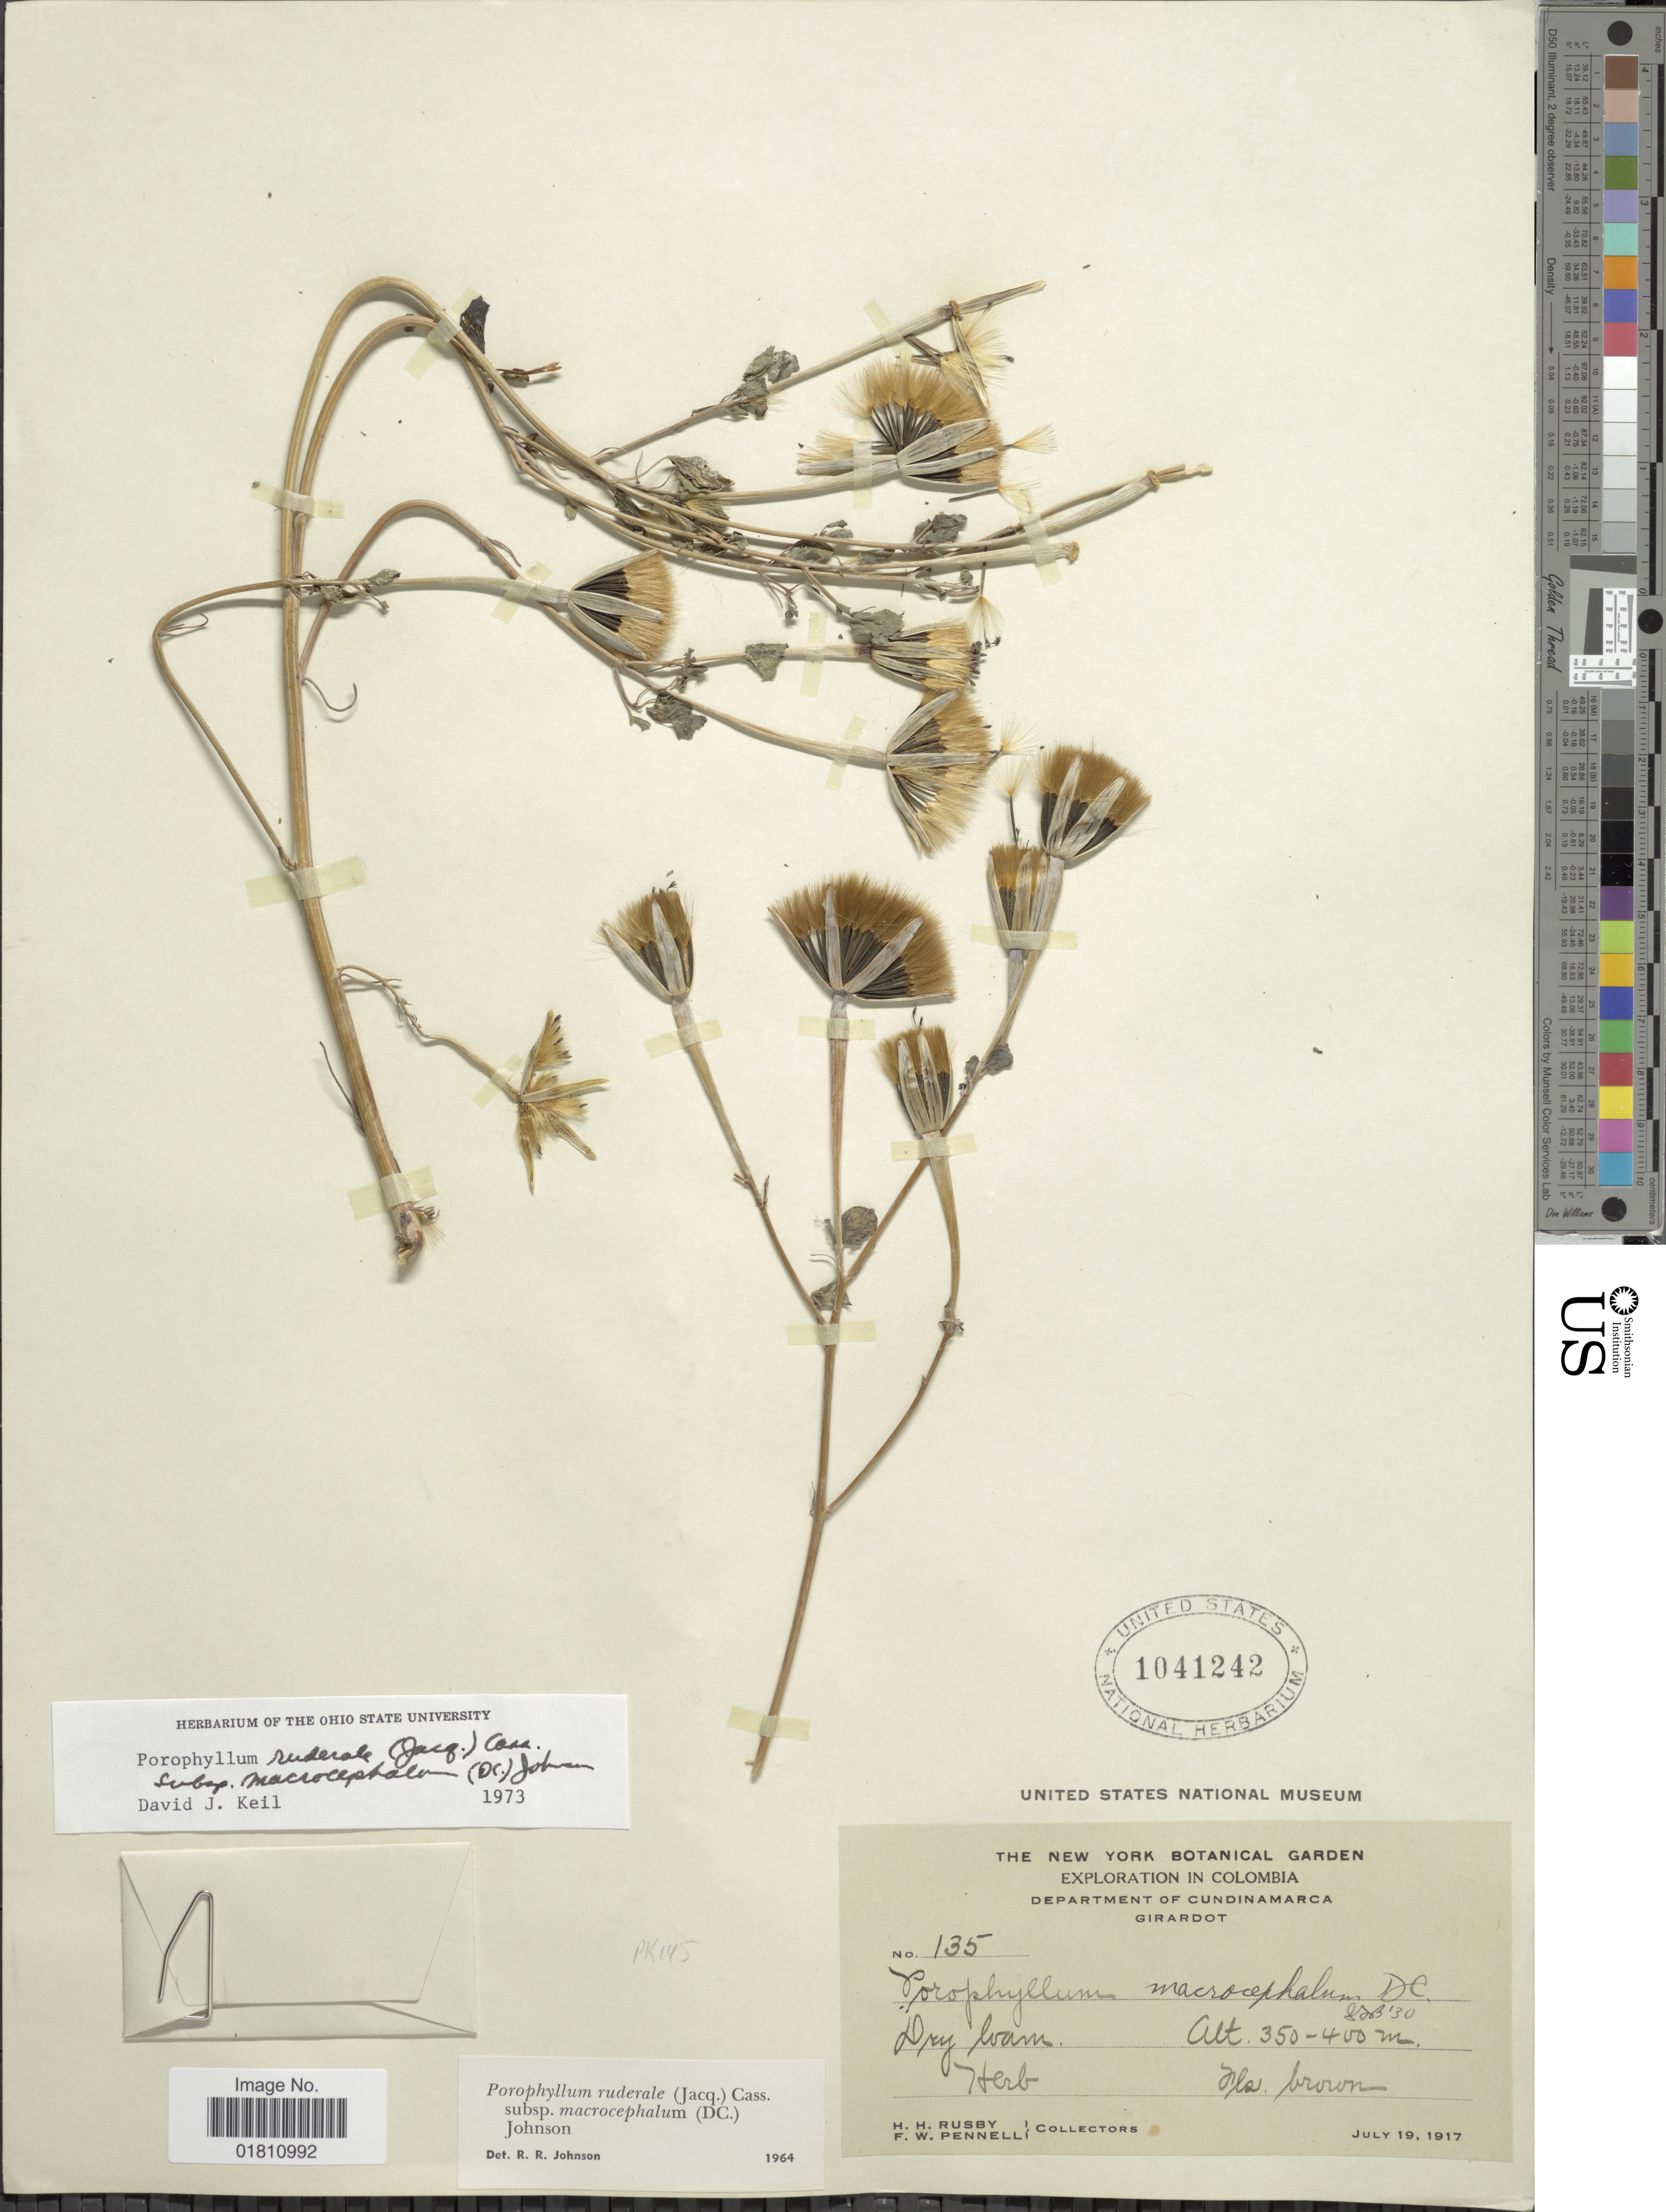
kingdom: Plantae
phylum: Tracheophyta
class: Magnoliopsida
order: Asterales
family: Asteraceae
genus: Porophyllum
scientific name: Porophyllum ruderale subsp. macrocephalum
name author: (DC.) R.R. Johnson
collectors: H. H. Rusby & F. W. Pennell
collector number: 135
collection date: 1917-07-19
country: Colombia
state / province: Cundinamarca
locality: Department of Cundinamarca, Girardot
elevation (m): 350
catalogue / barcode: US 1041242